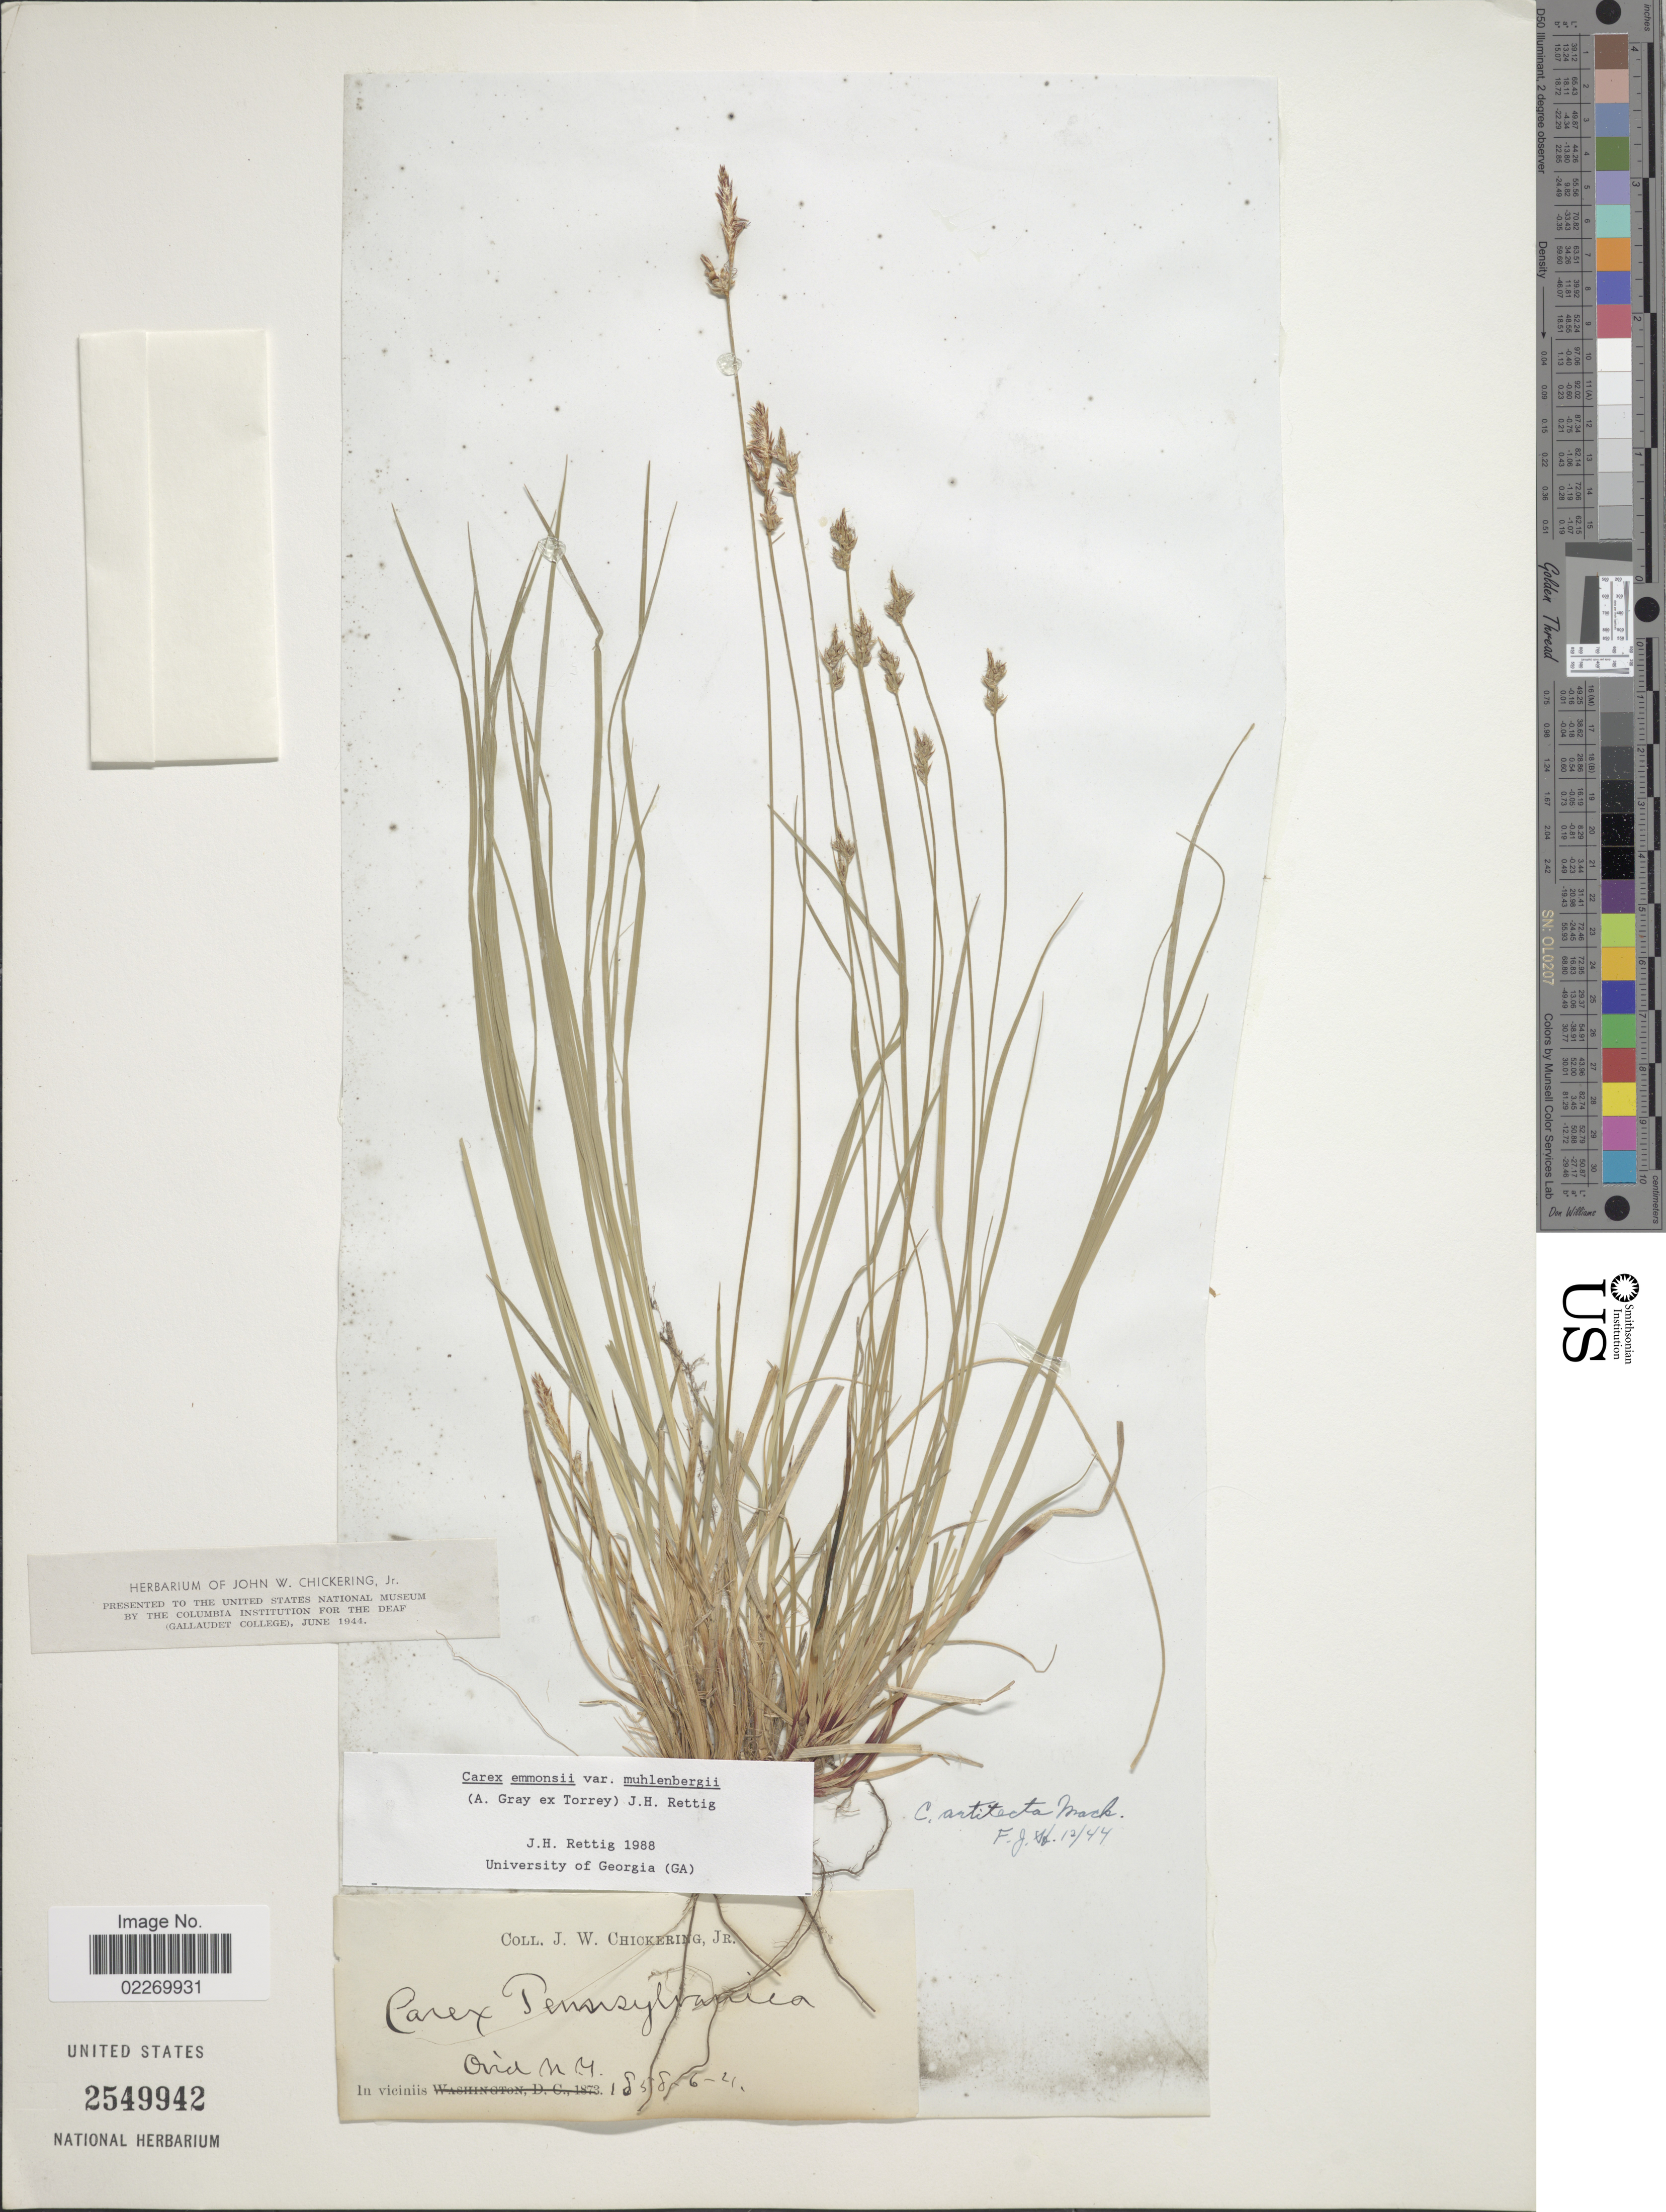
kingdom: Plantae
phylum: Tracheophyta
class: Liliopsida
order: Poales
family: Cyperaceae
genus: Carex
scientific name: Carex albicans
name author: Willd. ex Spreng.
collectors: J. W. Chickering Jr.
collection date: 1858-06-04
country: United States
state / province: New York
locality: In viciniis Ovid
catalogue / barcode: US 2549942